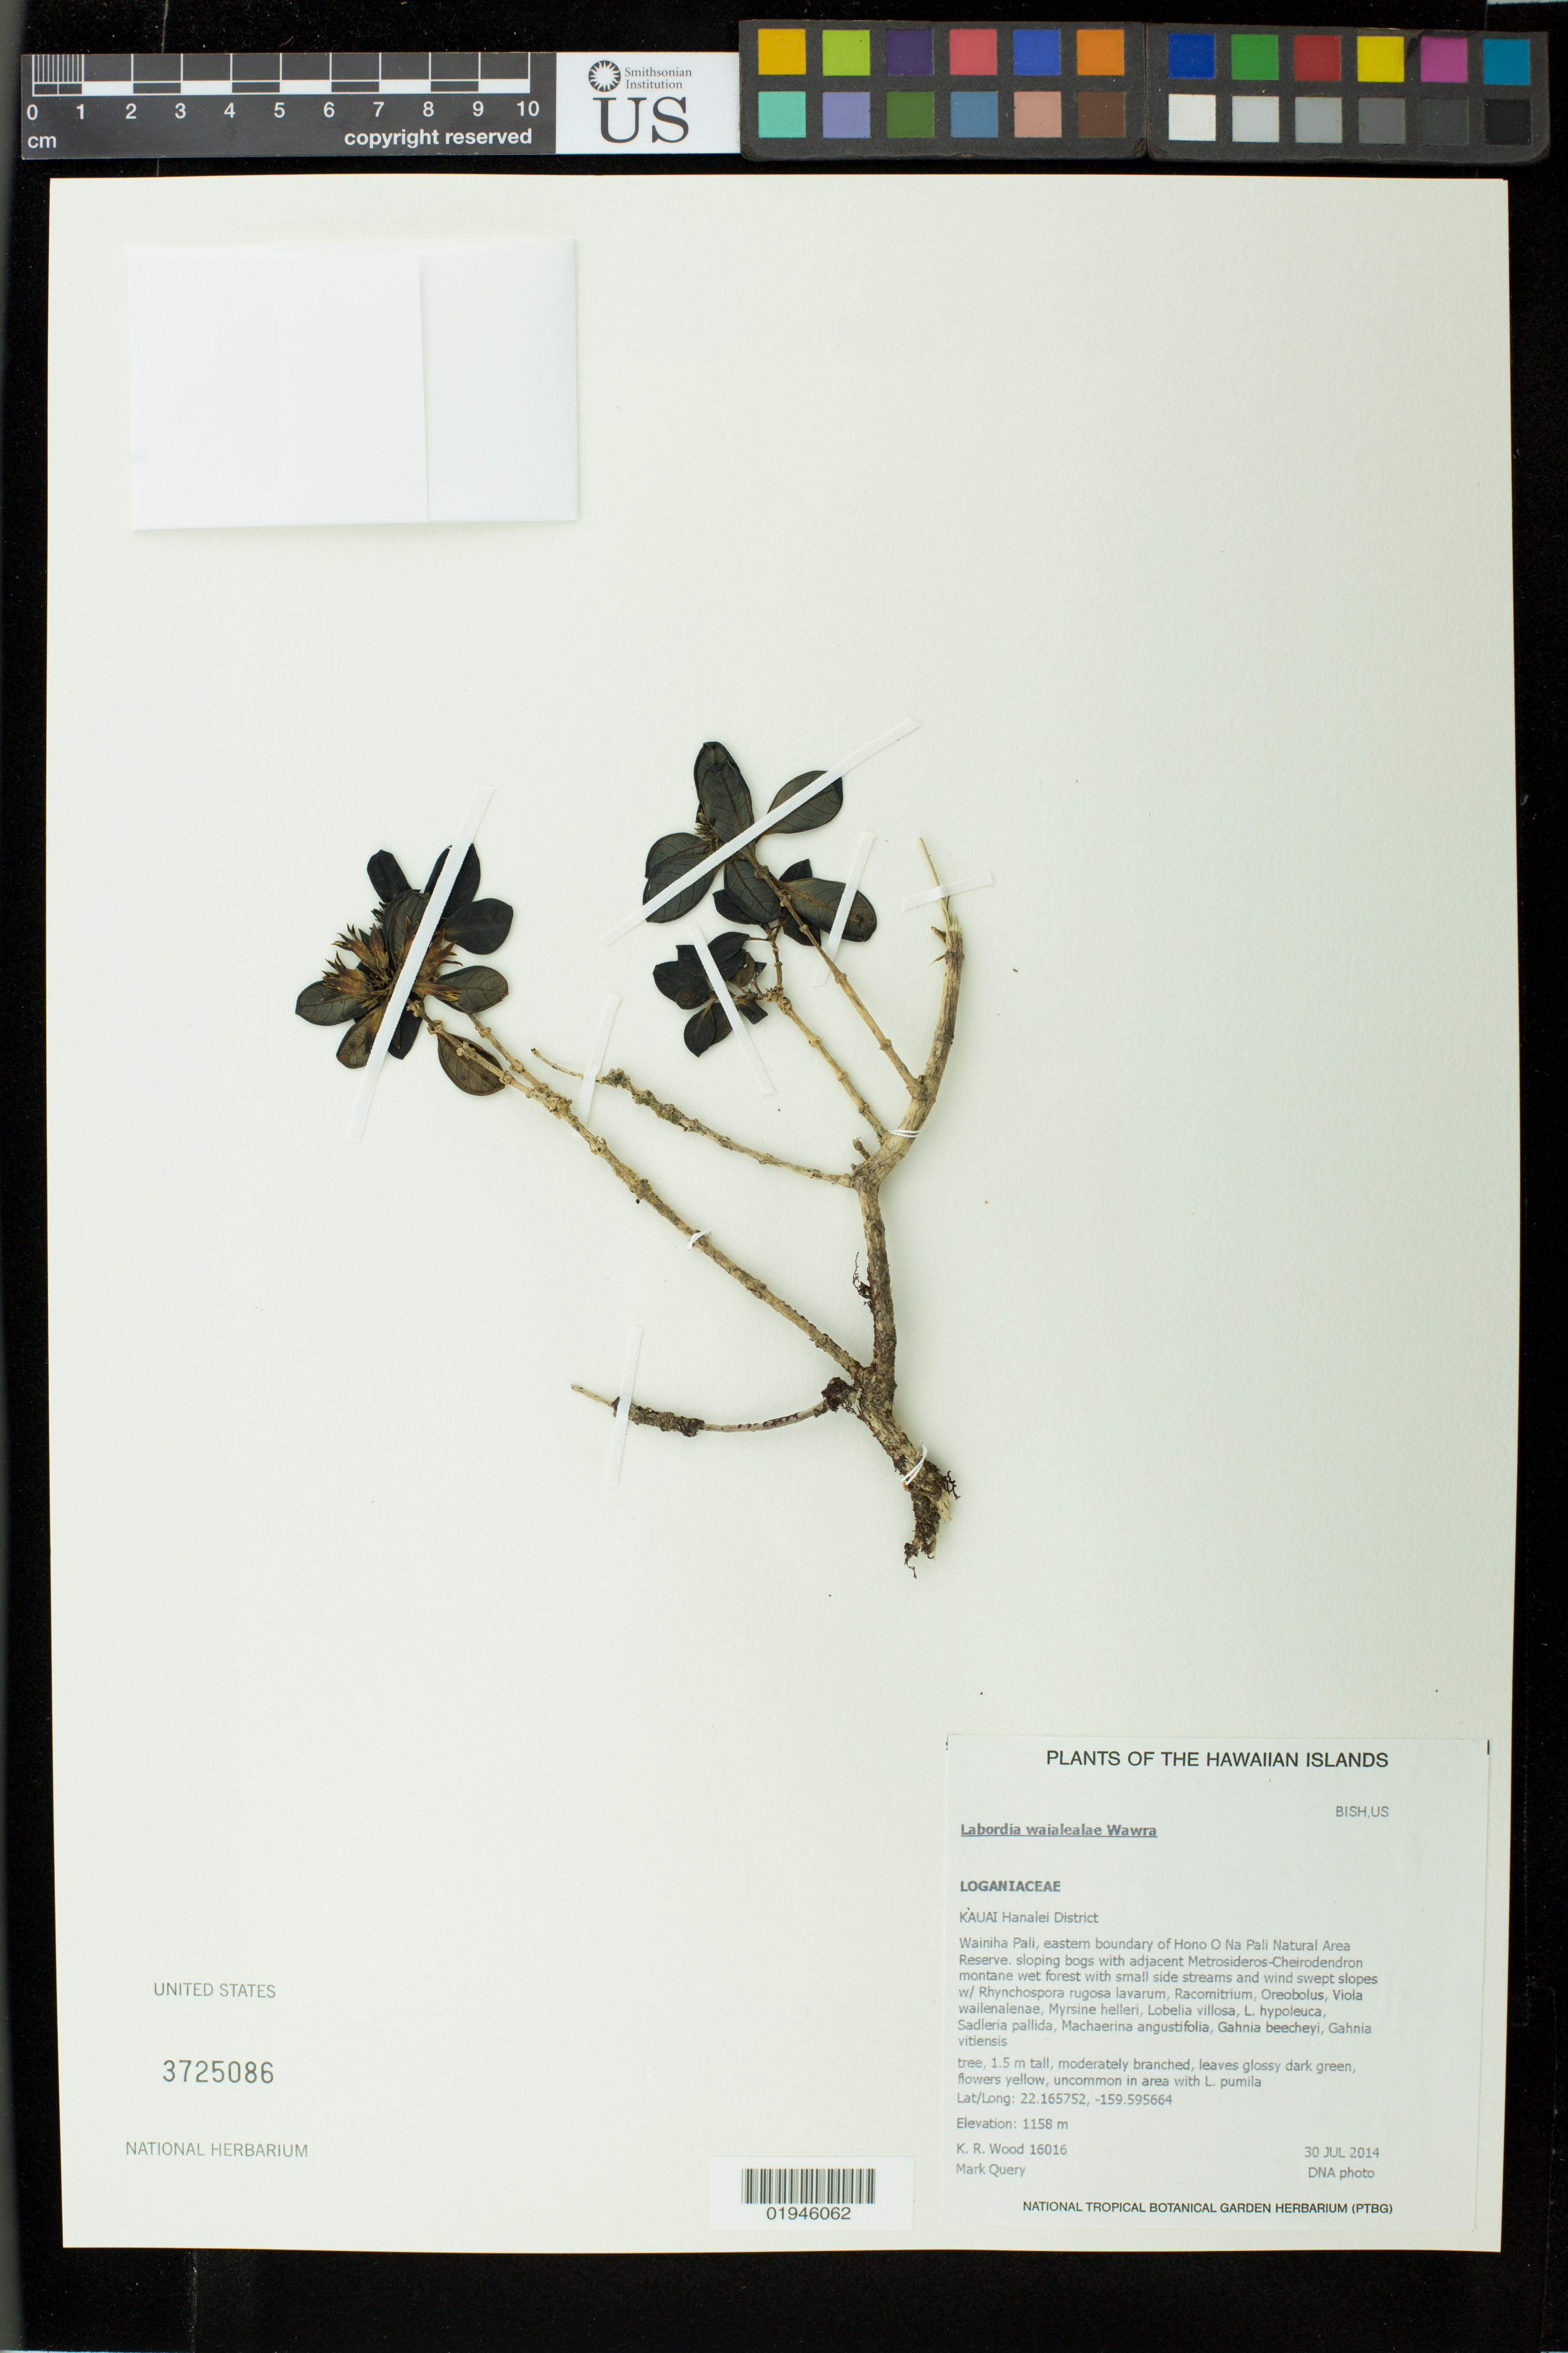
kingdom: Plantae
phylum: Tracheophyta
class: Magnoliopsida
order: Gentianales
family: Loganiaceae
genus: Geniostoma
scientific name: Geniostoma waialealae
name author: (Wawra) Byng & Christenh.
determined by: Wagner, W. L., (BOT), Smithsonian Institution - National Museum of Natural History (UNITED STATES)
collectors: K. R. Wood & M. Query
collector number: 16016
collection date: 2014-07-30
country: United States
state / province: Hawaii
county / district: Kauai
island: Kaua'i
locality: Hanalei District, Wainiha Pali, eastern boundary of Hono O Na Pali Natural Area Reserve, sloping bogs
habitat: Sloping bogs adjacent to montane wet forest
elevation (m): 1158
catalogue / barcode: US 3725086